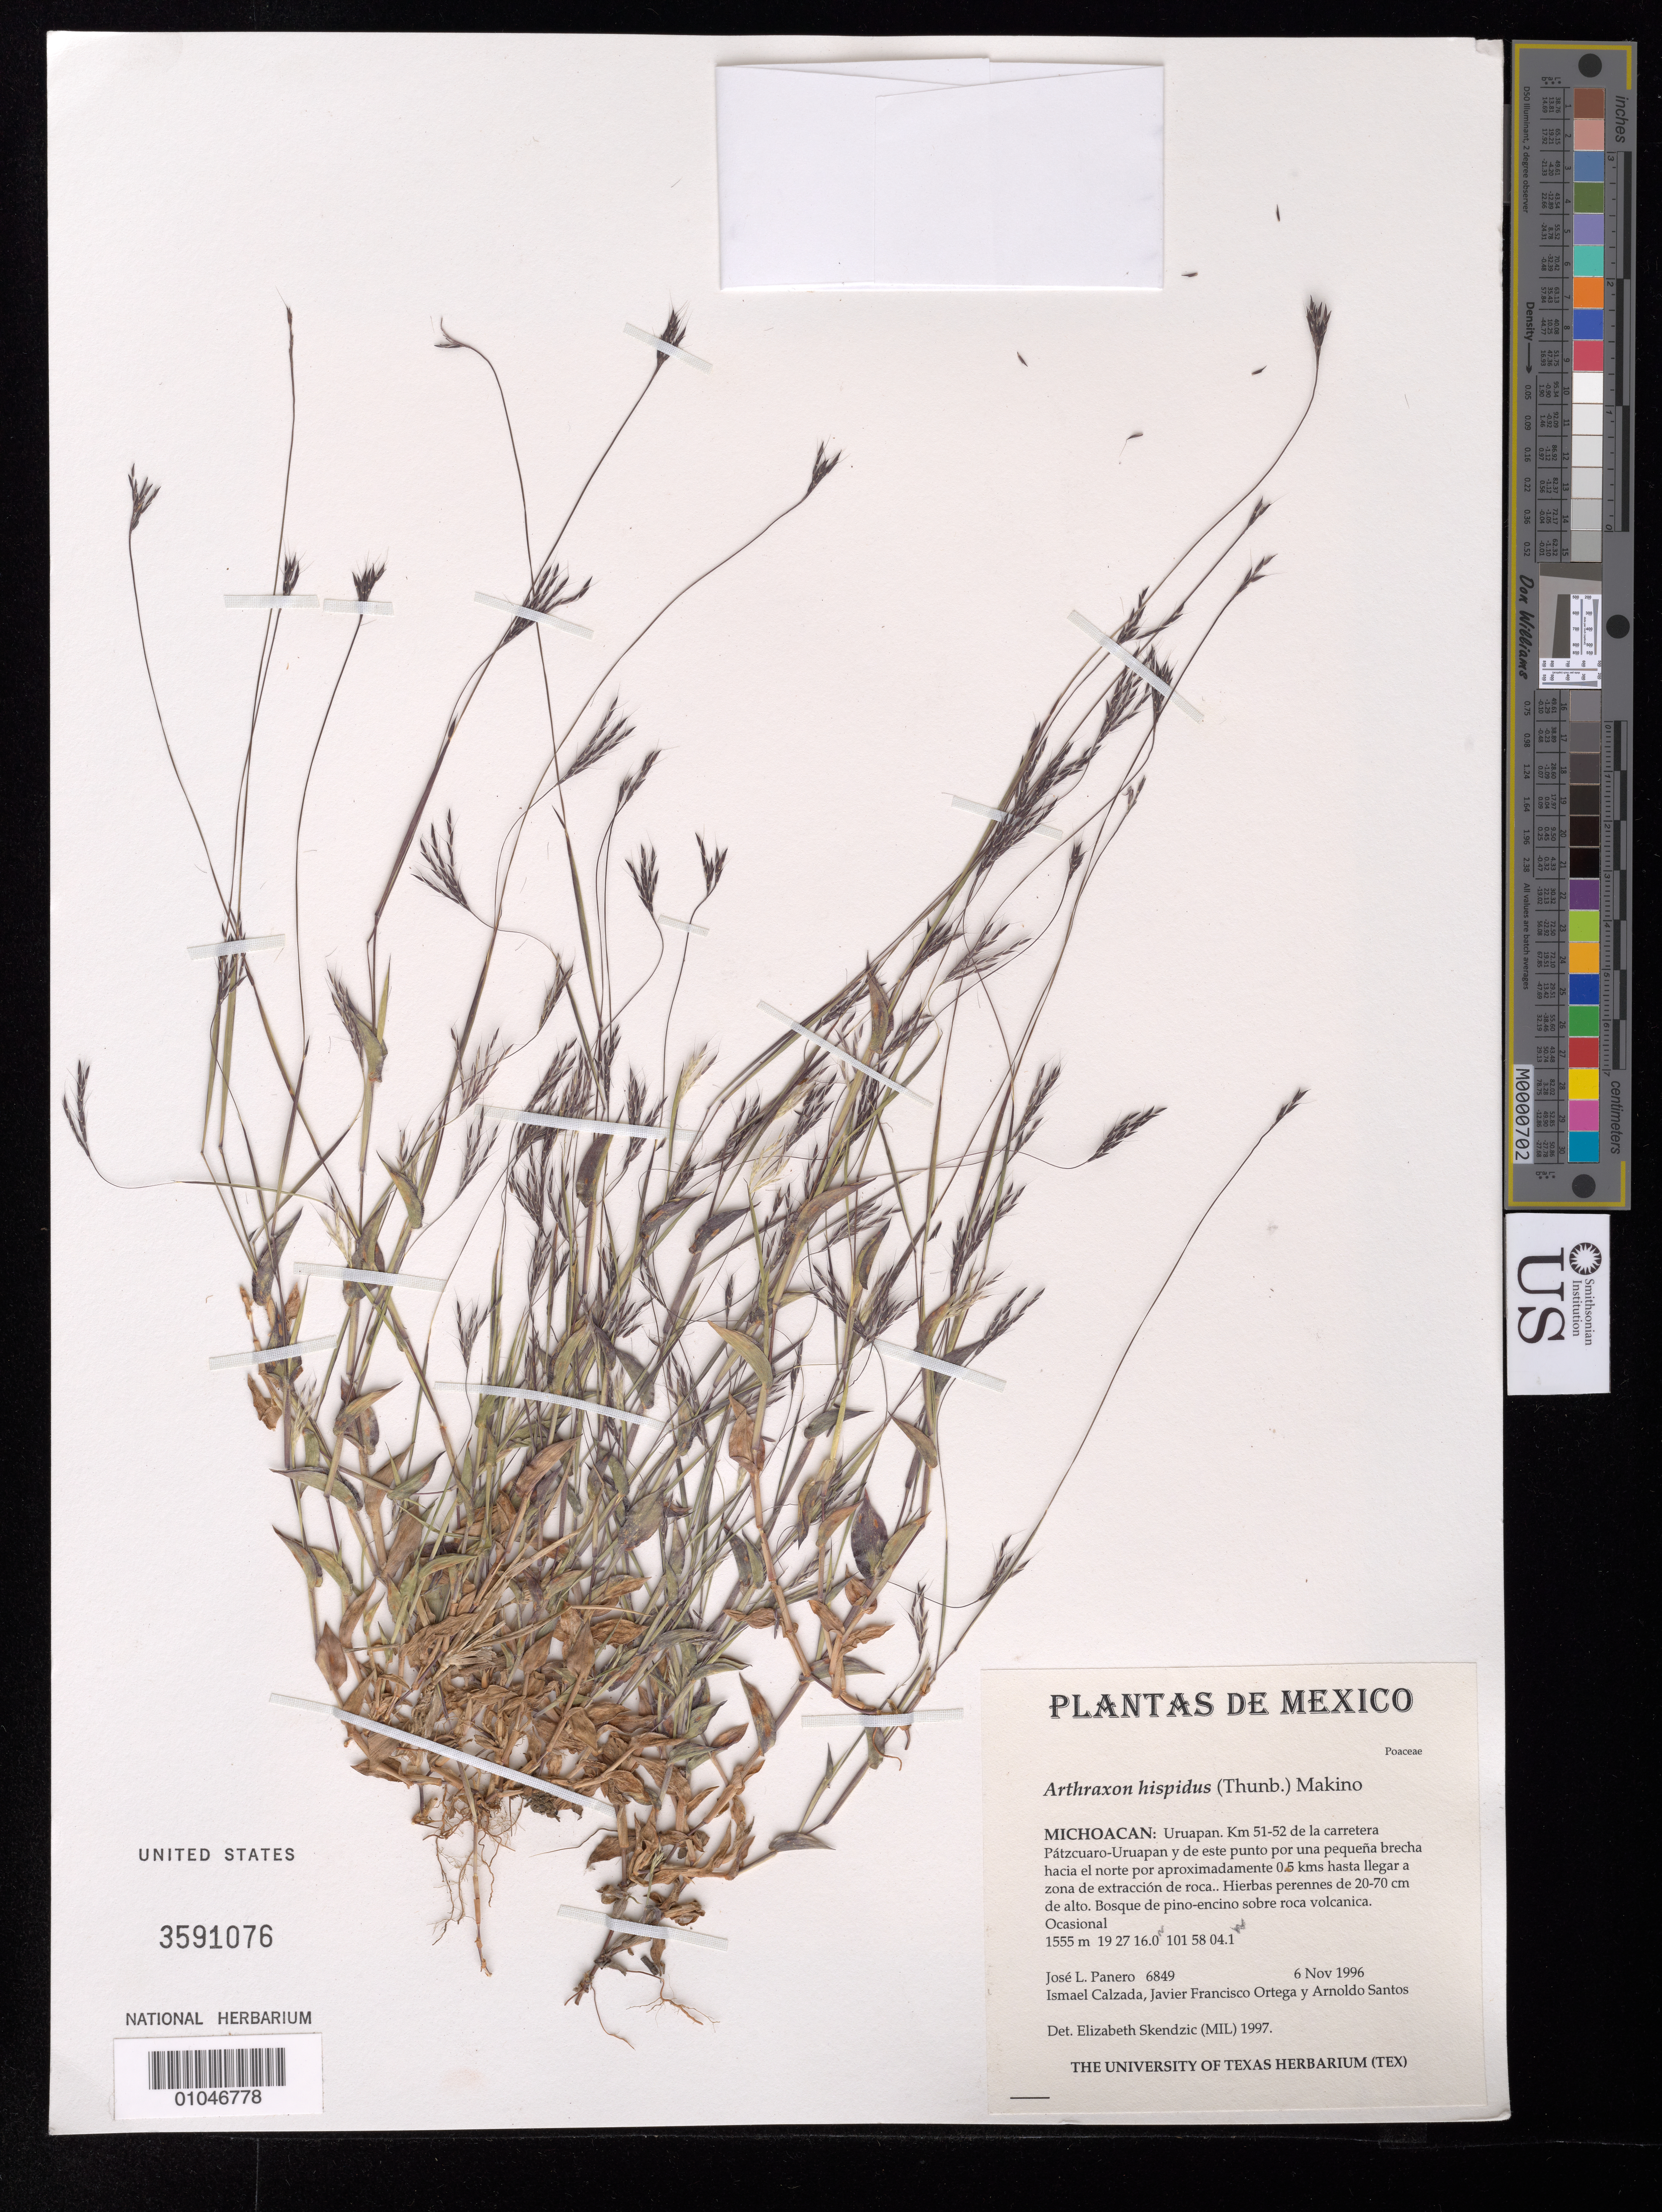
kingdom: Plantae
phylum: Tracheophyta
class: Liliopsida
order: Poales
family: Poaceae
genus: Arthraxon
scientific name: Arthraxon hispidus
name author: (Thunb.) Makino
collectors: J. L. Panero, I. Calzada, J. Ortega & A. Santos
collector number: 6849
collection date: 1996-11-06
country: Mexico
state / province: Michoacán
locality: Km 51-52 de la carretera Matzcuaro-Uruapan, Uruapan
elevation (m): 1555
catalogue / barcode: US 3591076